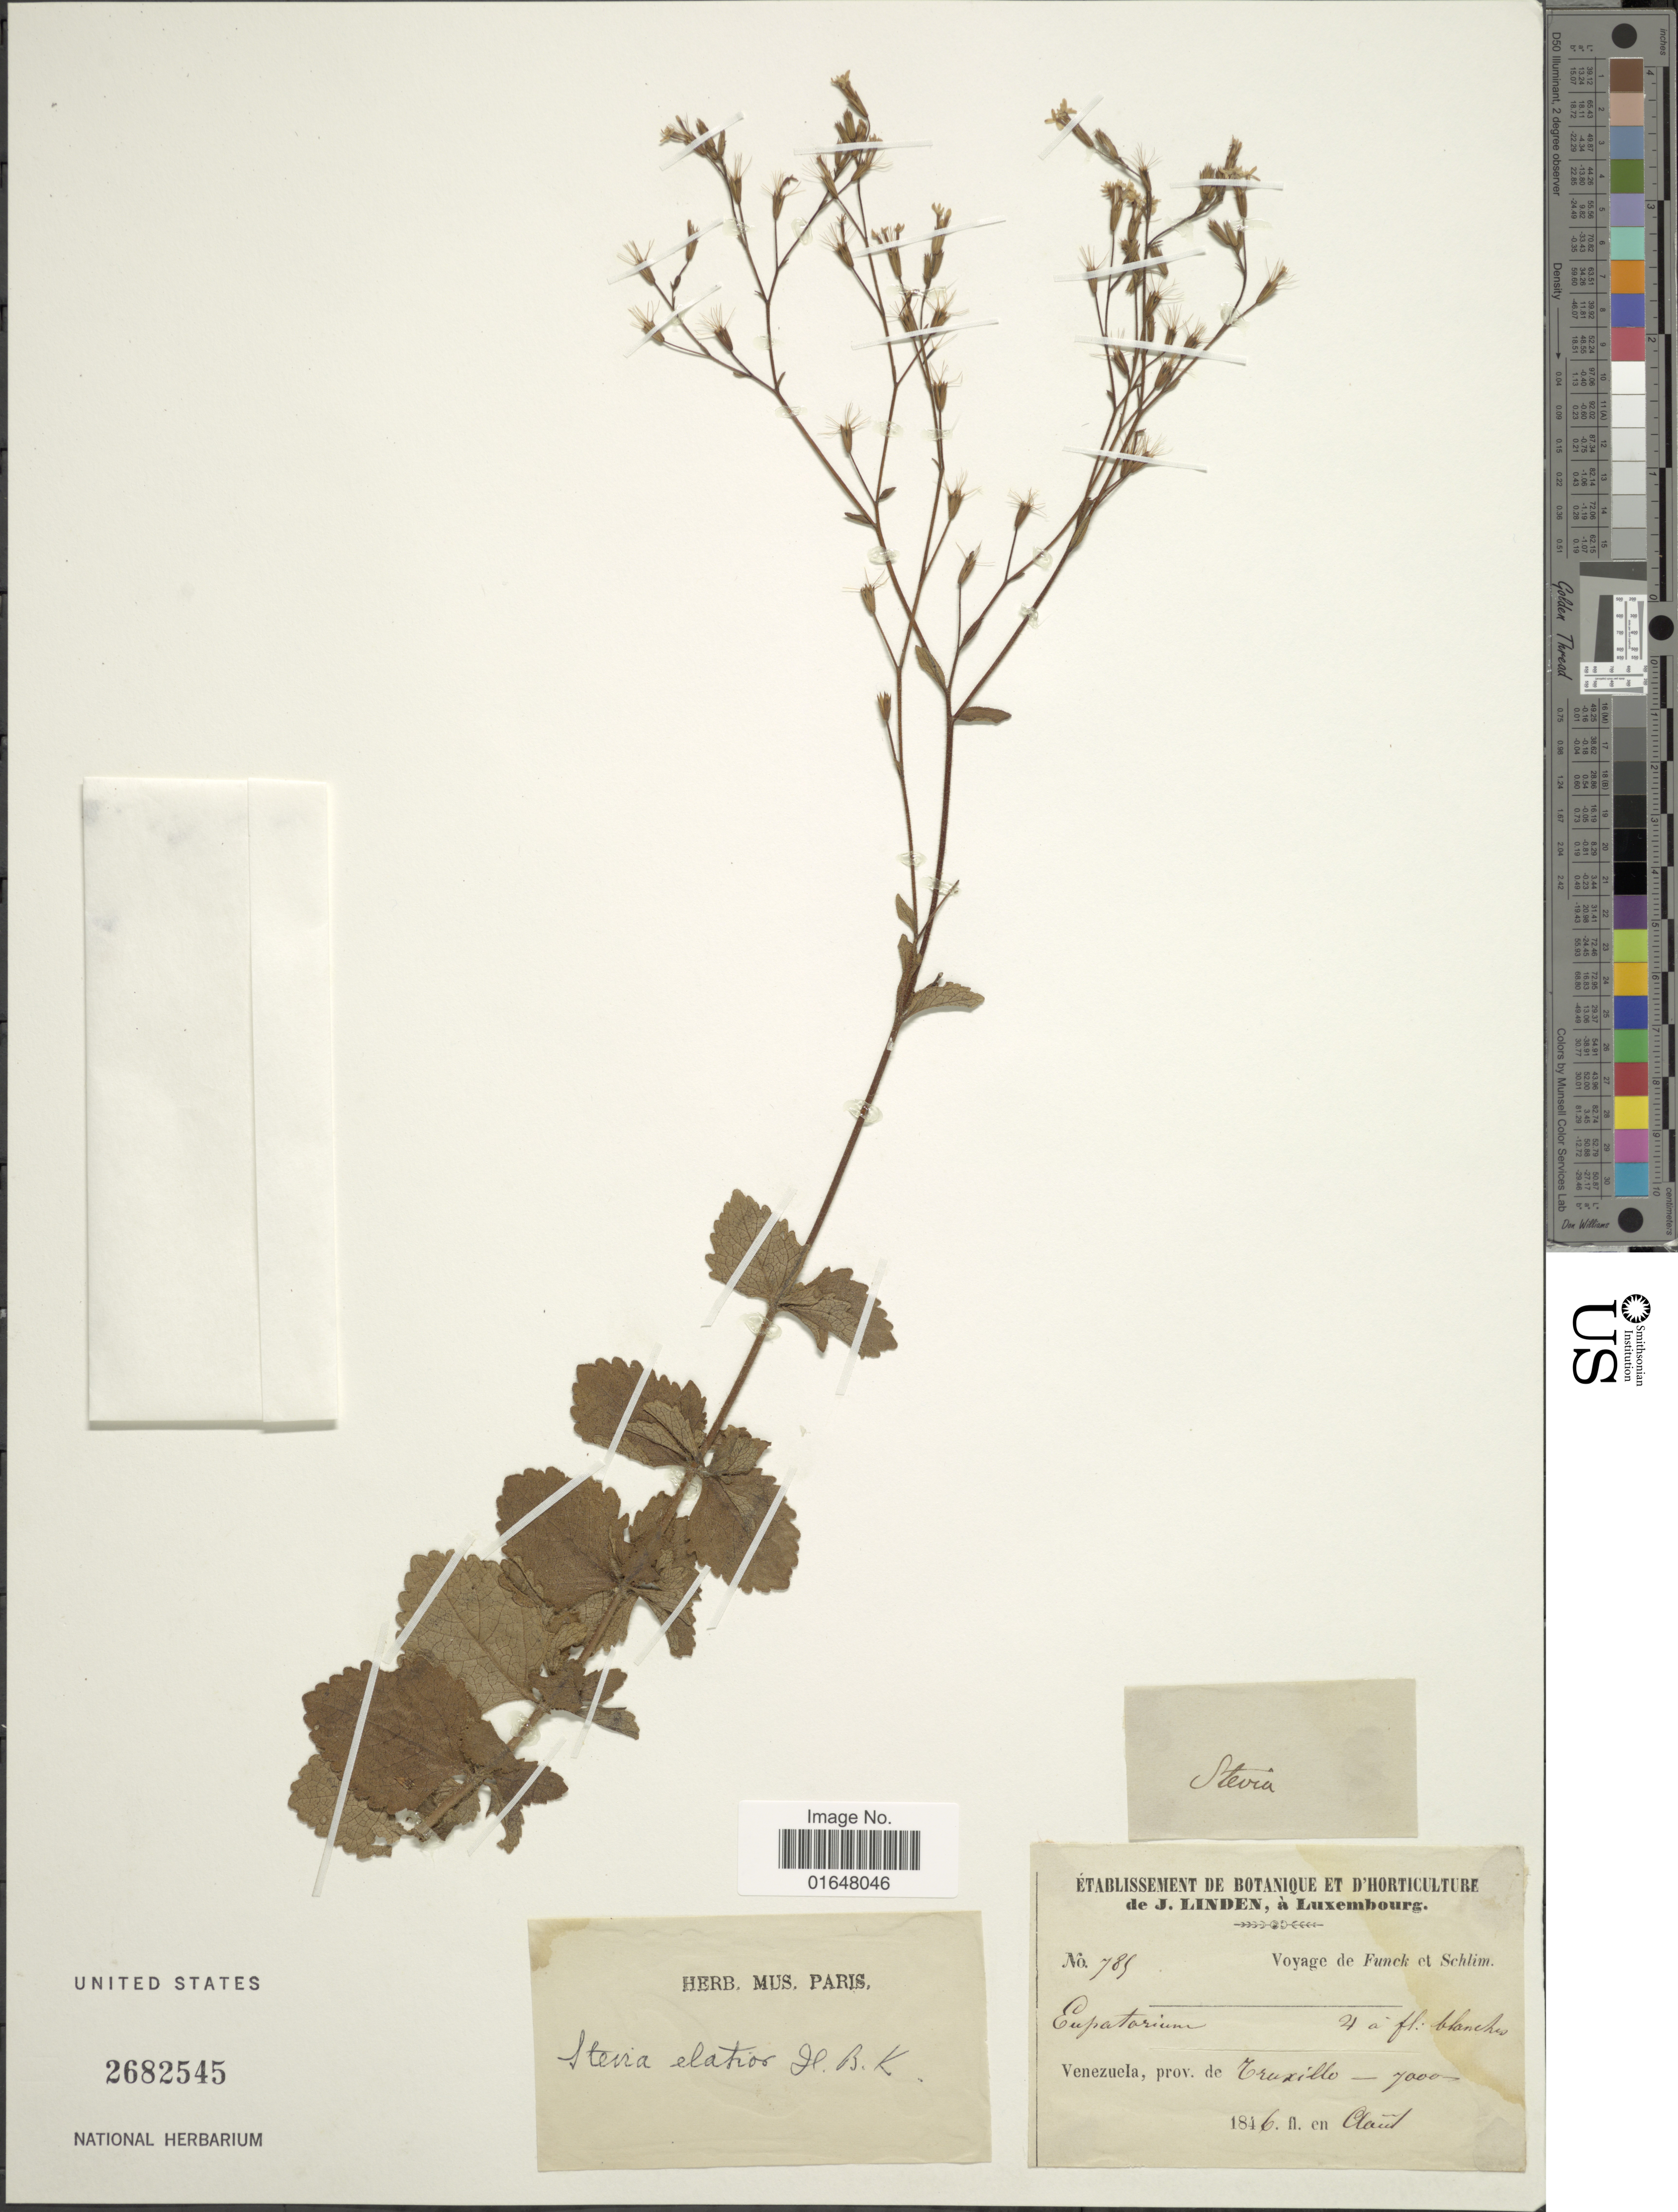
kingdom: Plantae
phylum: Tracheophyta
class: Magnoliopsida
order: Asterales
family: Asteraceae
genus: Stevia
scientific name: Stevia elatior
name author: Kunth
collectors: -. Funck & L. Schlim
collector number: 785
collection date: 1846-08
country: Venezuela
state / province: Trujillo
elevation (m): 2134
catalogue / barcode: US 2682545